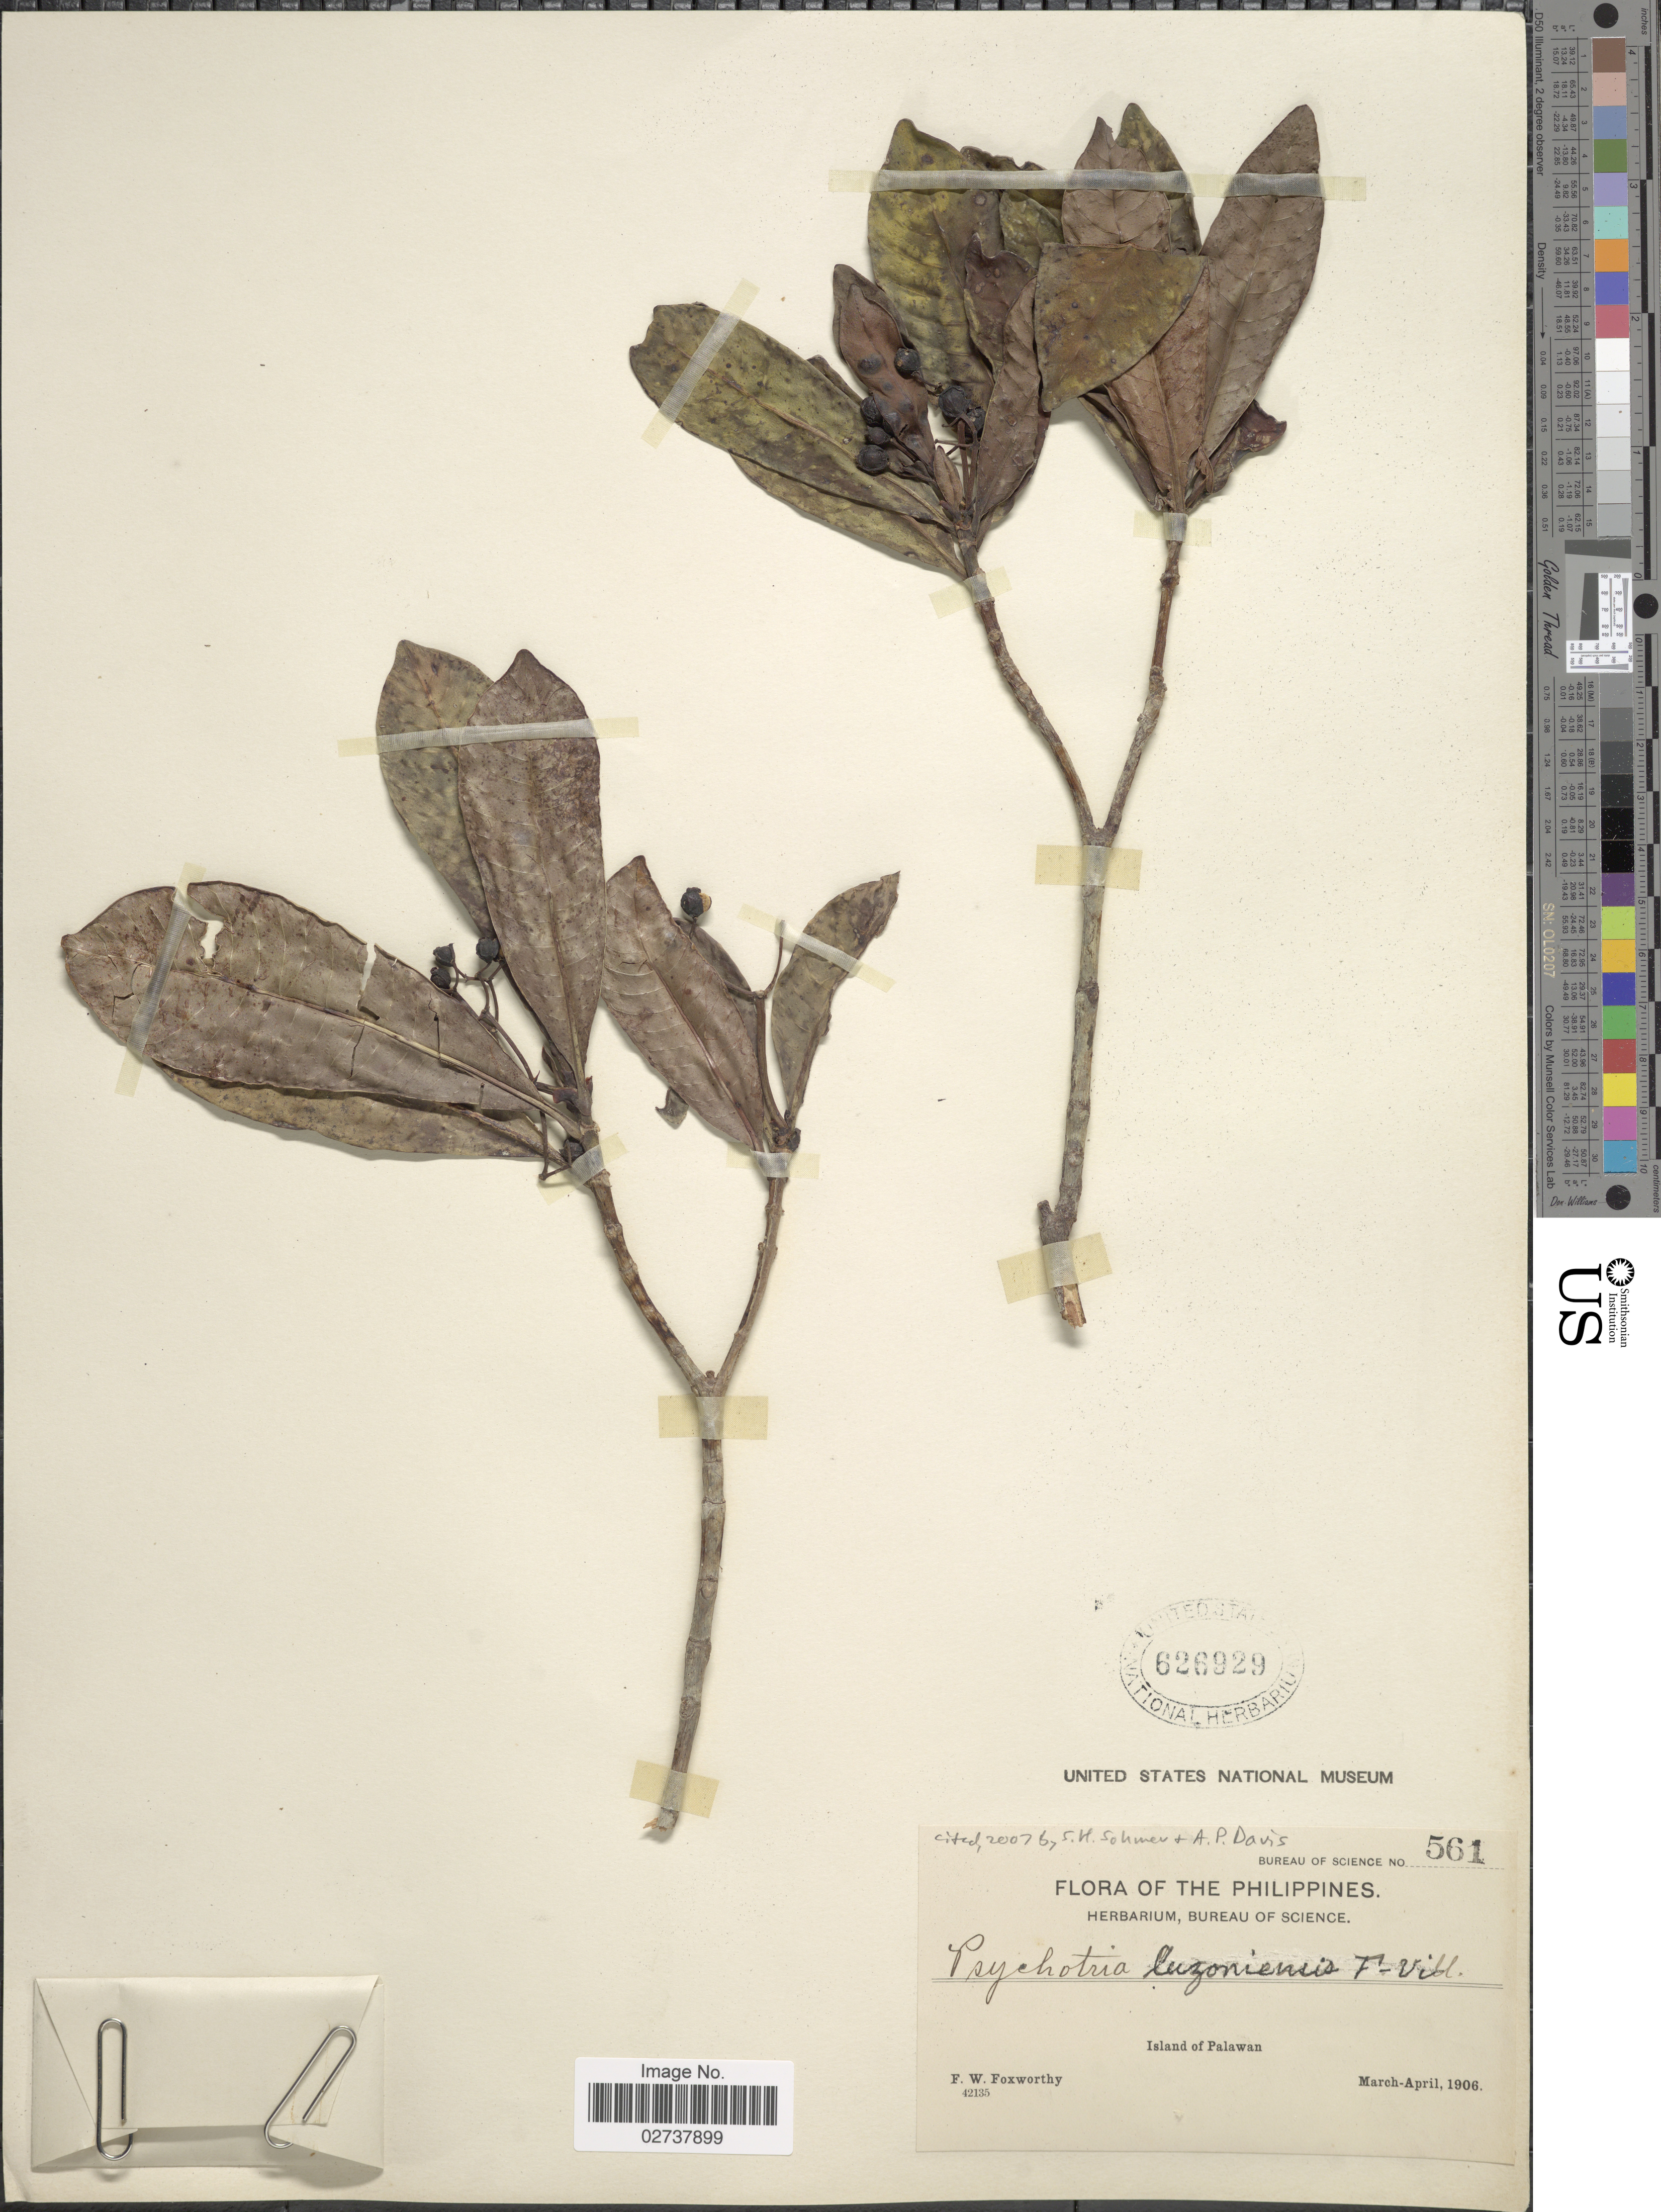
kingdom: Plantae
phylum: Tracheophyta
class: Magnoliopsida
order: Gentianales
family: Rubiaceae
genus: Psychotria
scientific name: Psychotria luzoniensis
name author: (Cham. & Schltdl.) Fern.-Vill.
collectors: F. W. Foxworthy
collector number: Bureau of Science 561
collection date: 1906-03/1906-04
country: Philippines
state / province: Mimaropa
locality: Island of Palawan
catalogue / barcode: US 626929